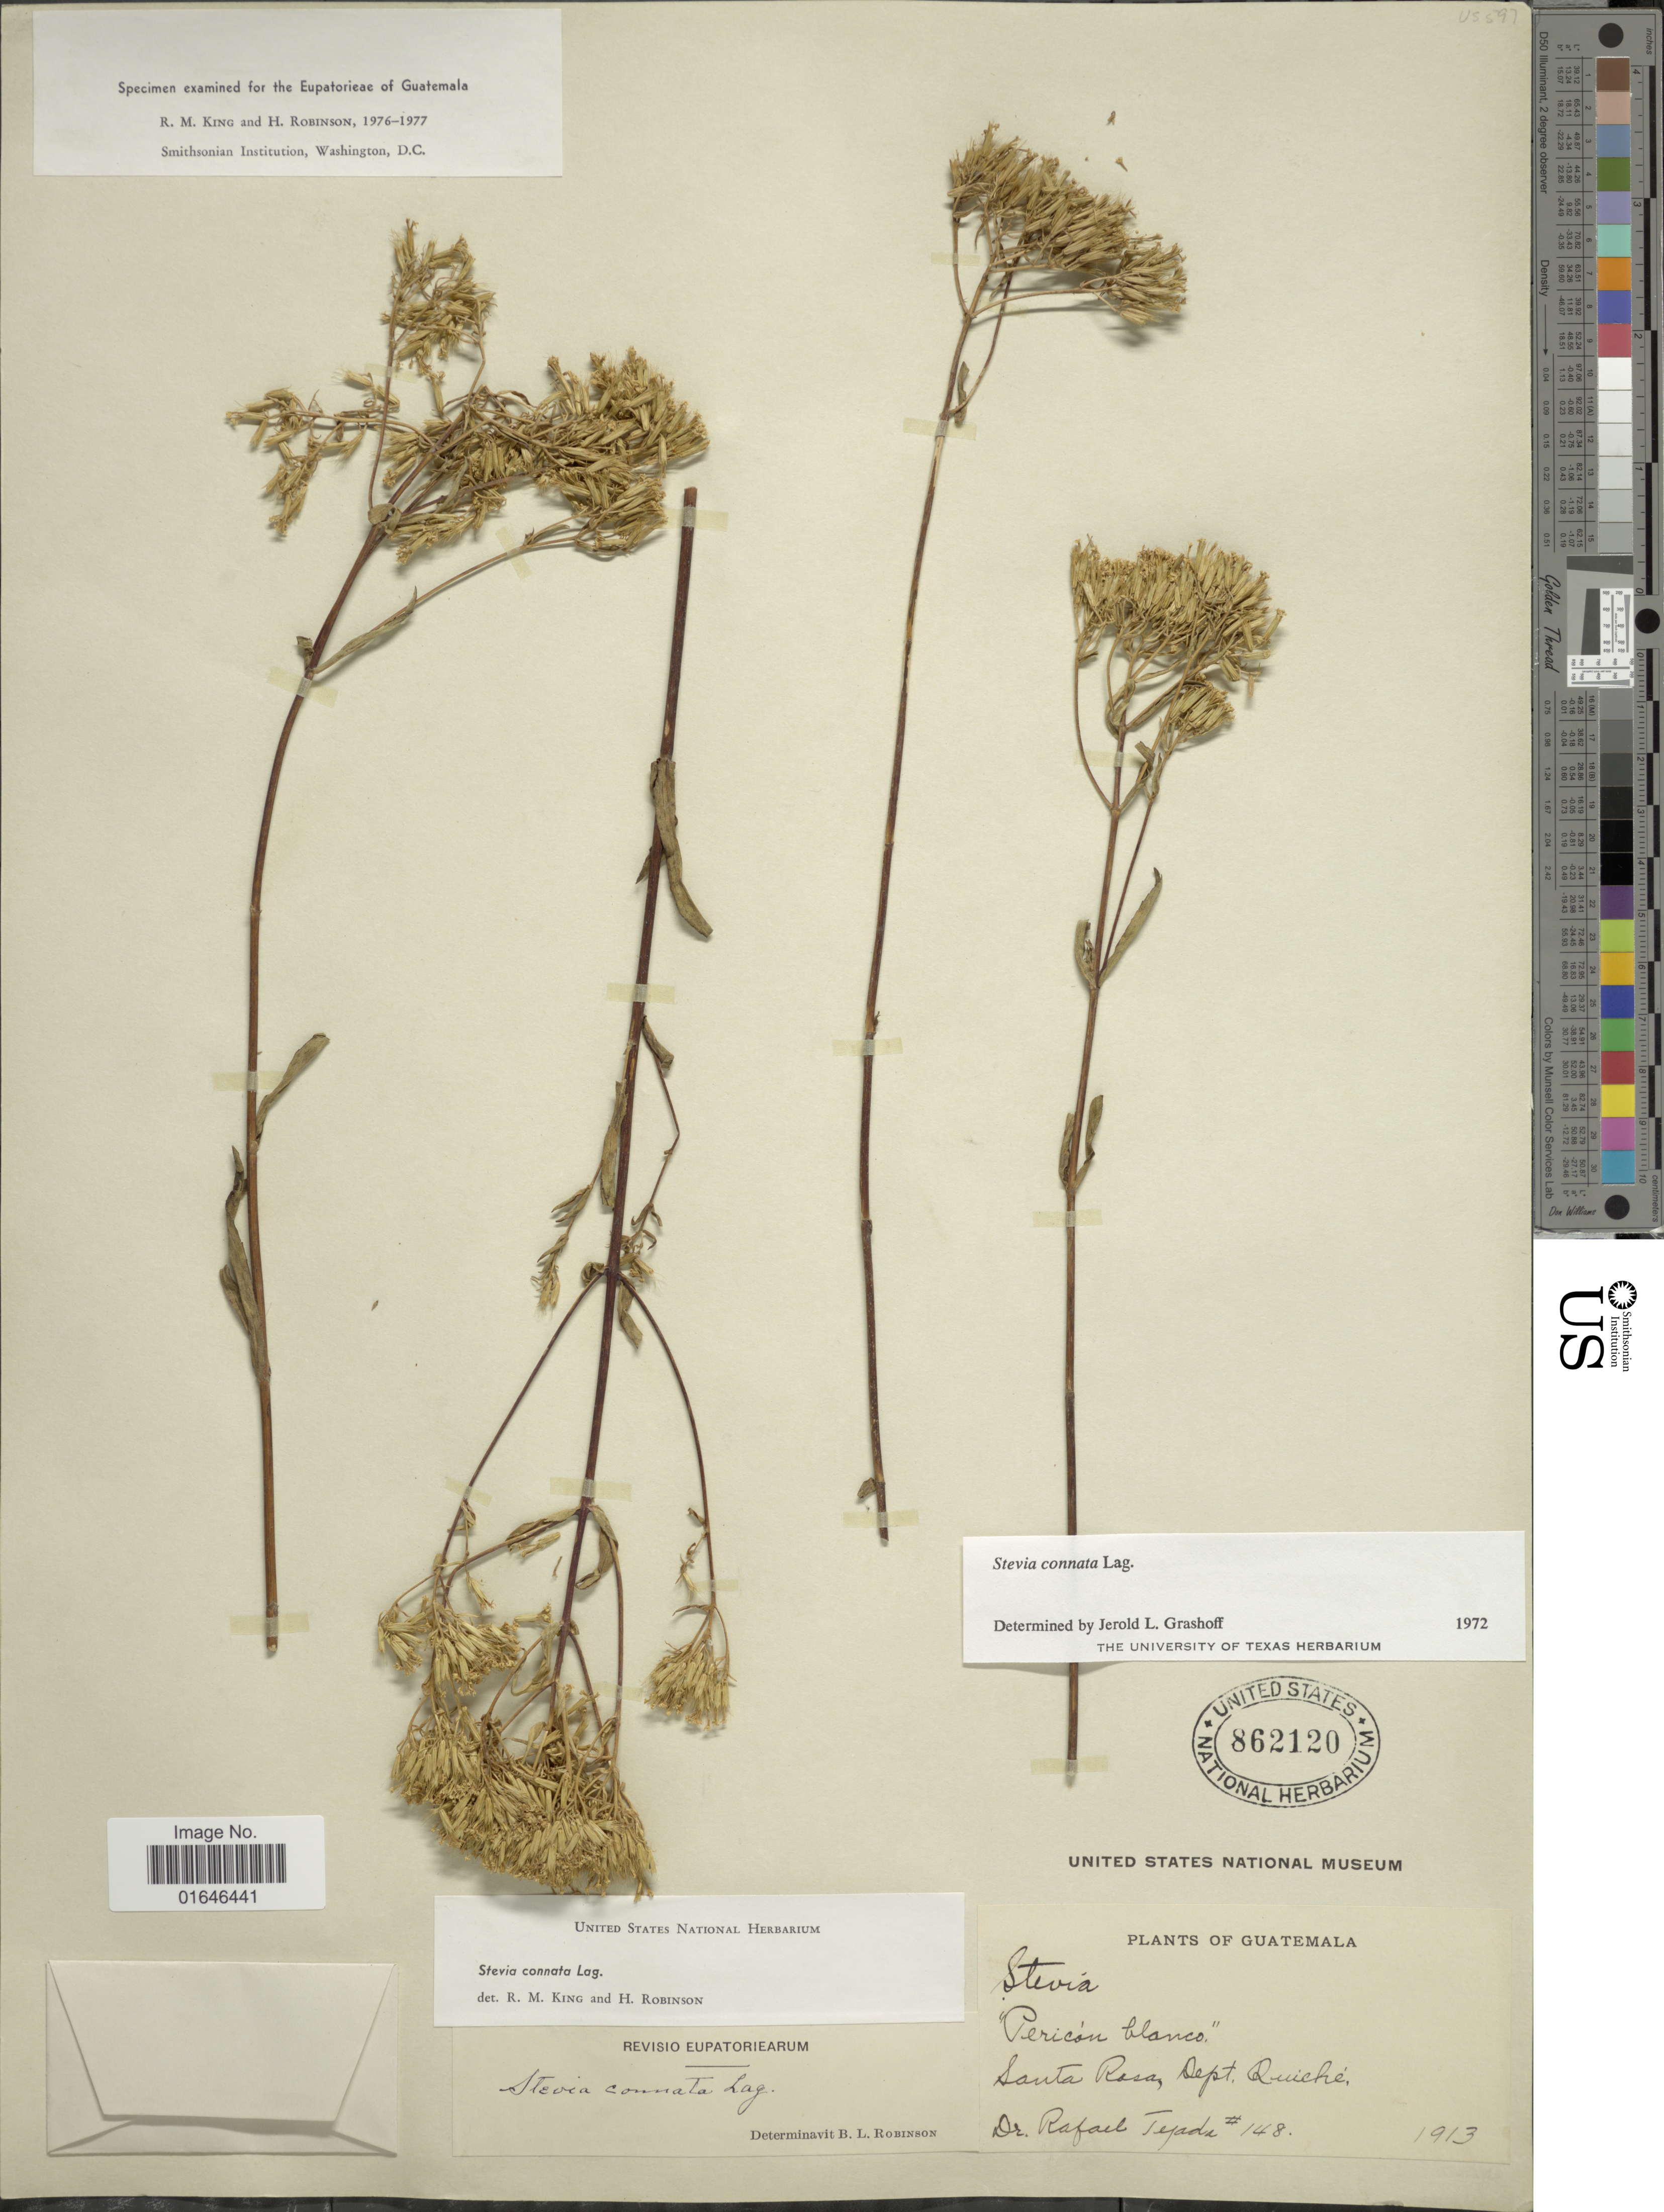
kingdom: Plantae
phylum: Tracheophyta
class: Magnoliopsida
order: Asterales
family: Asteraceae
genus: Stevia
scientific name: Stevia connata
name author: Lag.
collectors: R. Tejada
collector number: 148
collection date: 1913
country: Guatemala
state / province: El Quiché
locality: Santa Rosa, Dept. Quiché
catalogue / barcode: US 862120